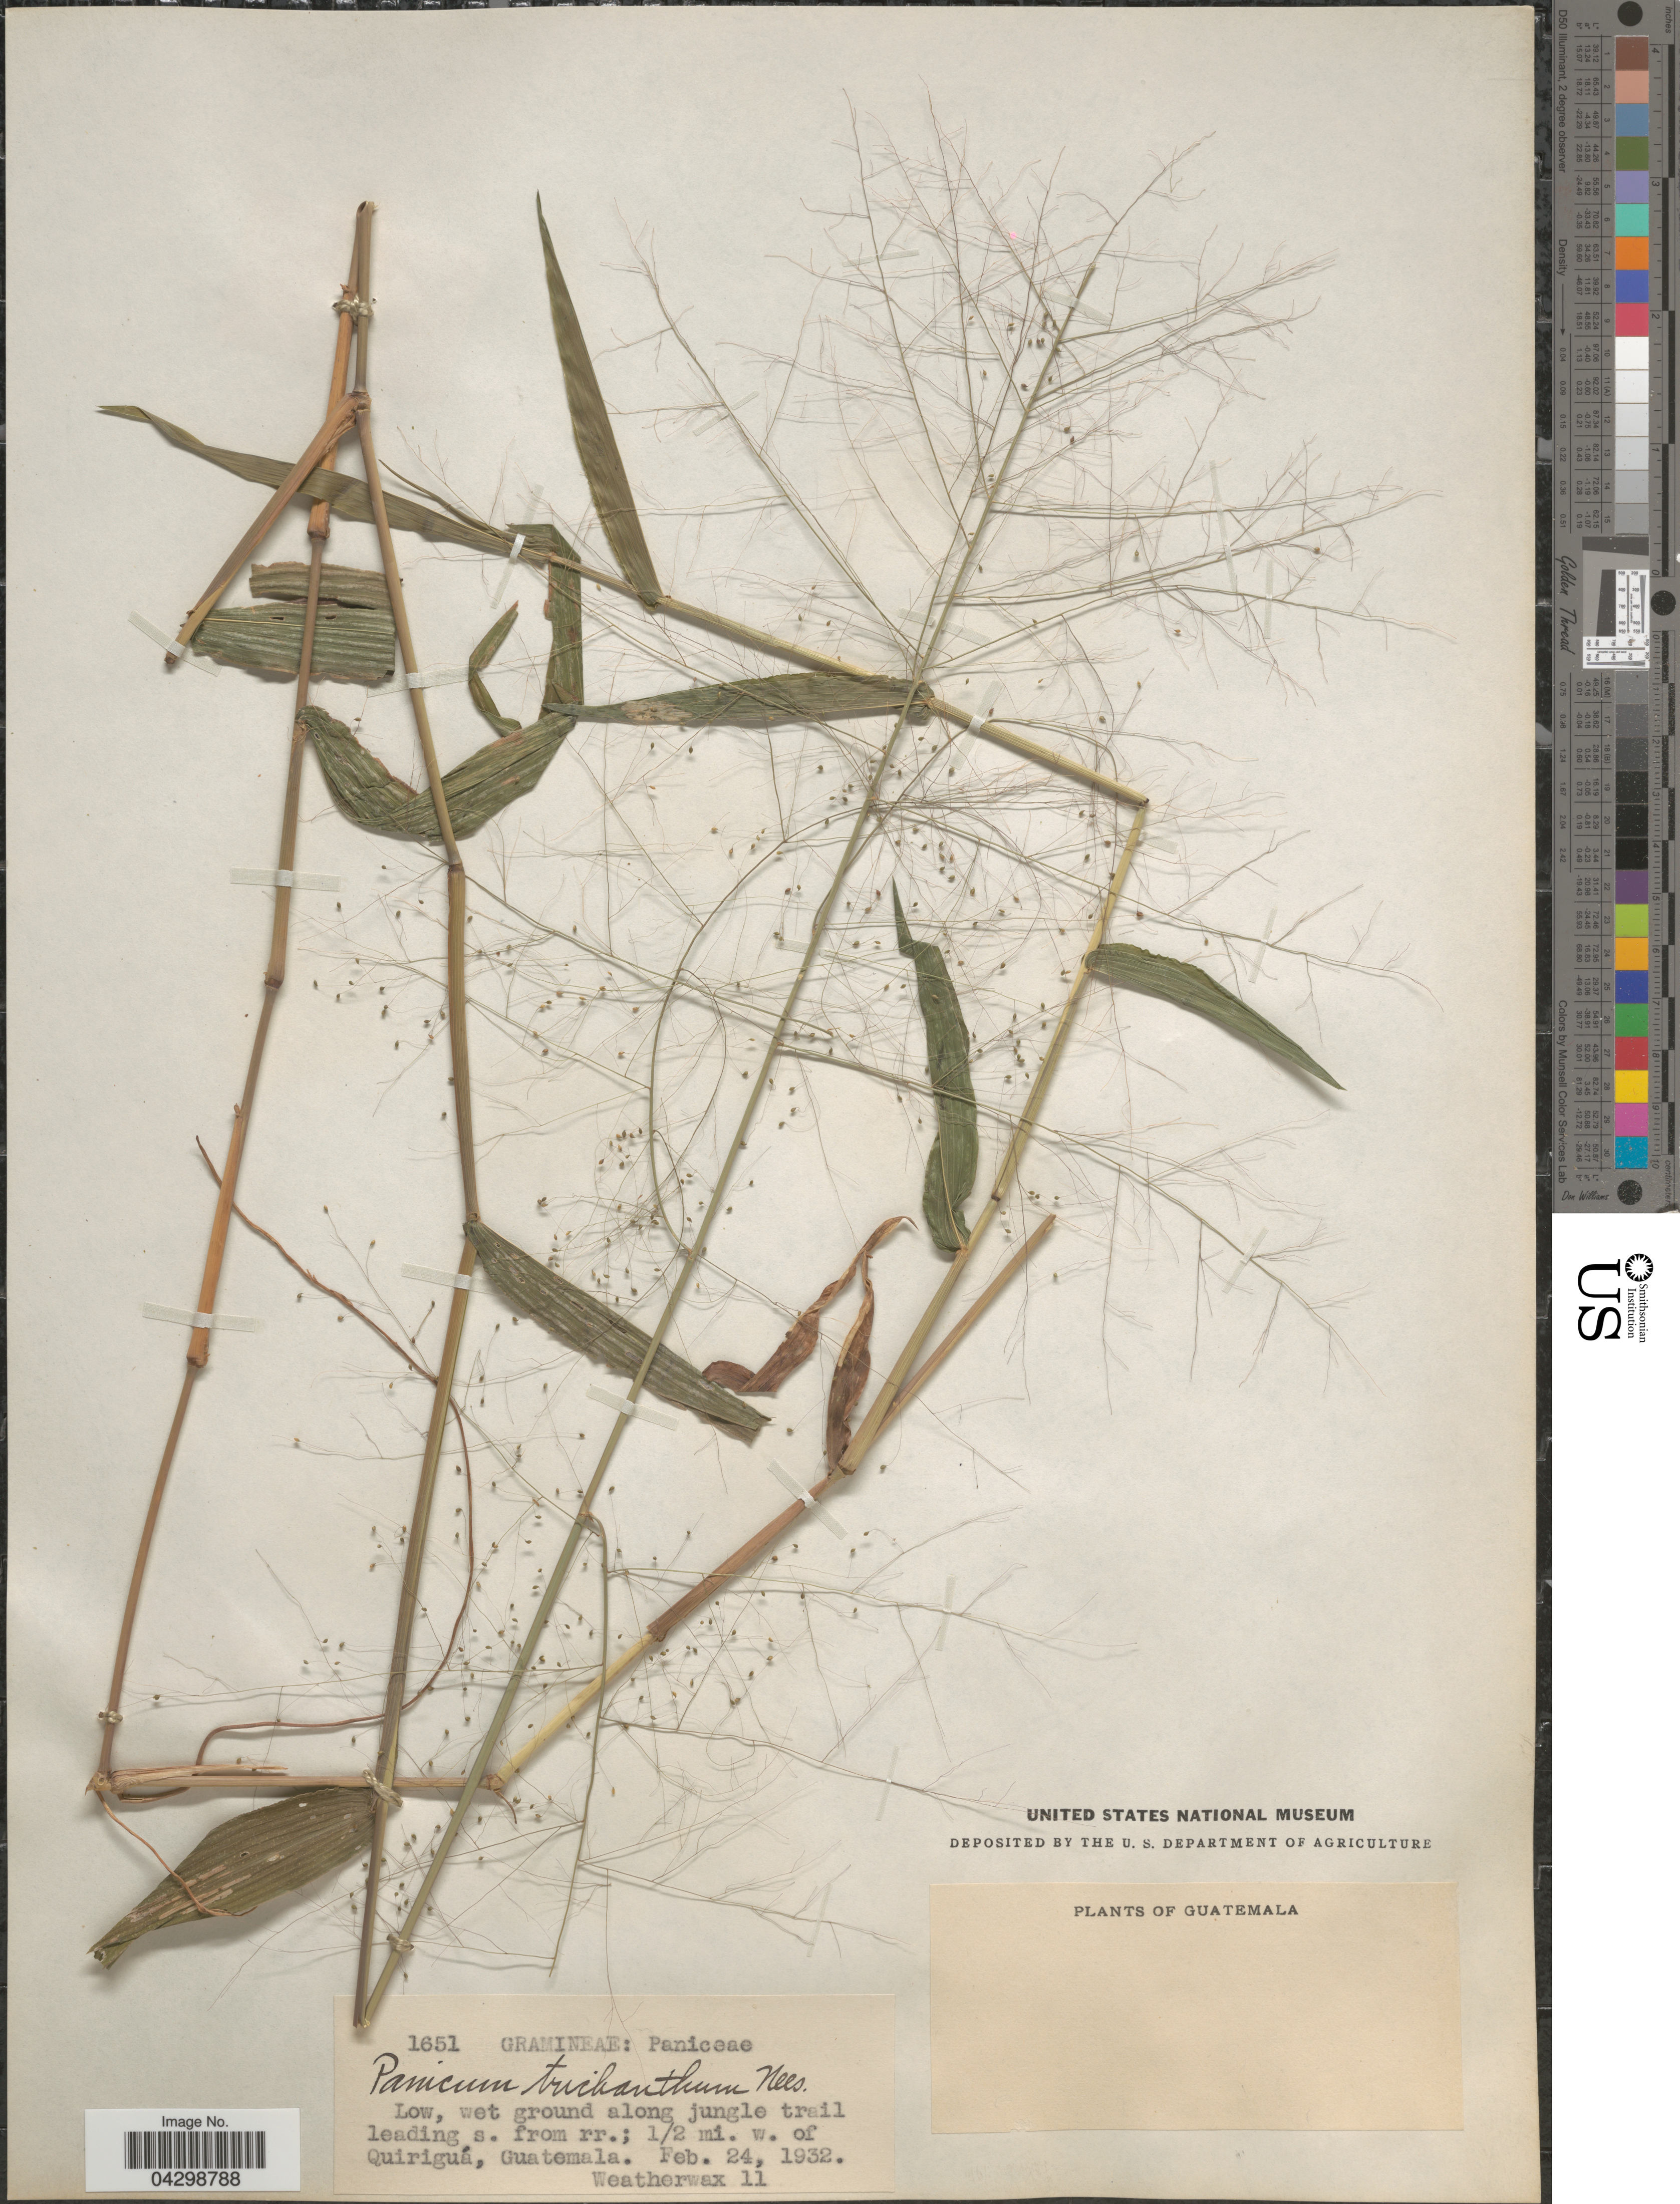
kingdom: Plantae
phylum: Tracheophyta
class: Liliopsida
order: Poales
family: Poaceae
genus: Panicum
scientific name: Panicum trichanthum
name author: Nees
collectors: -. Weatherwax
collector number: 11/1651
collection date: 1932-02-24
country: Guatemala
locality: Low, wet ground along jungle trail leading s. from rr.; ½ mi. w. of Quiriguá.